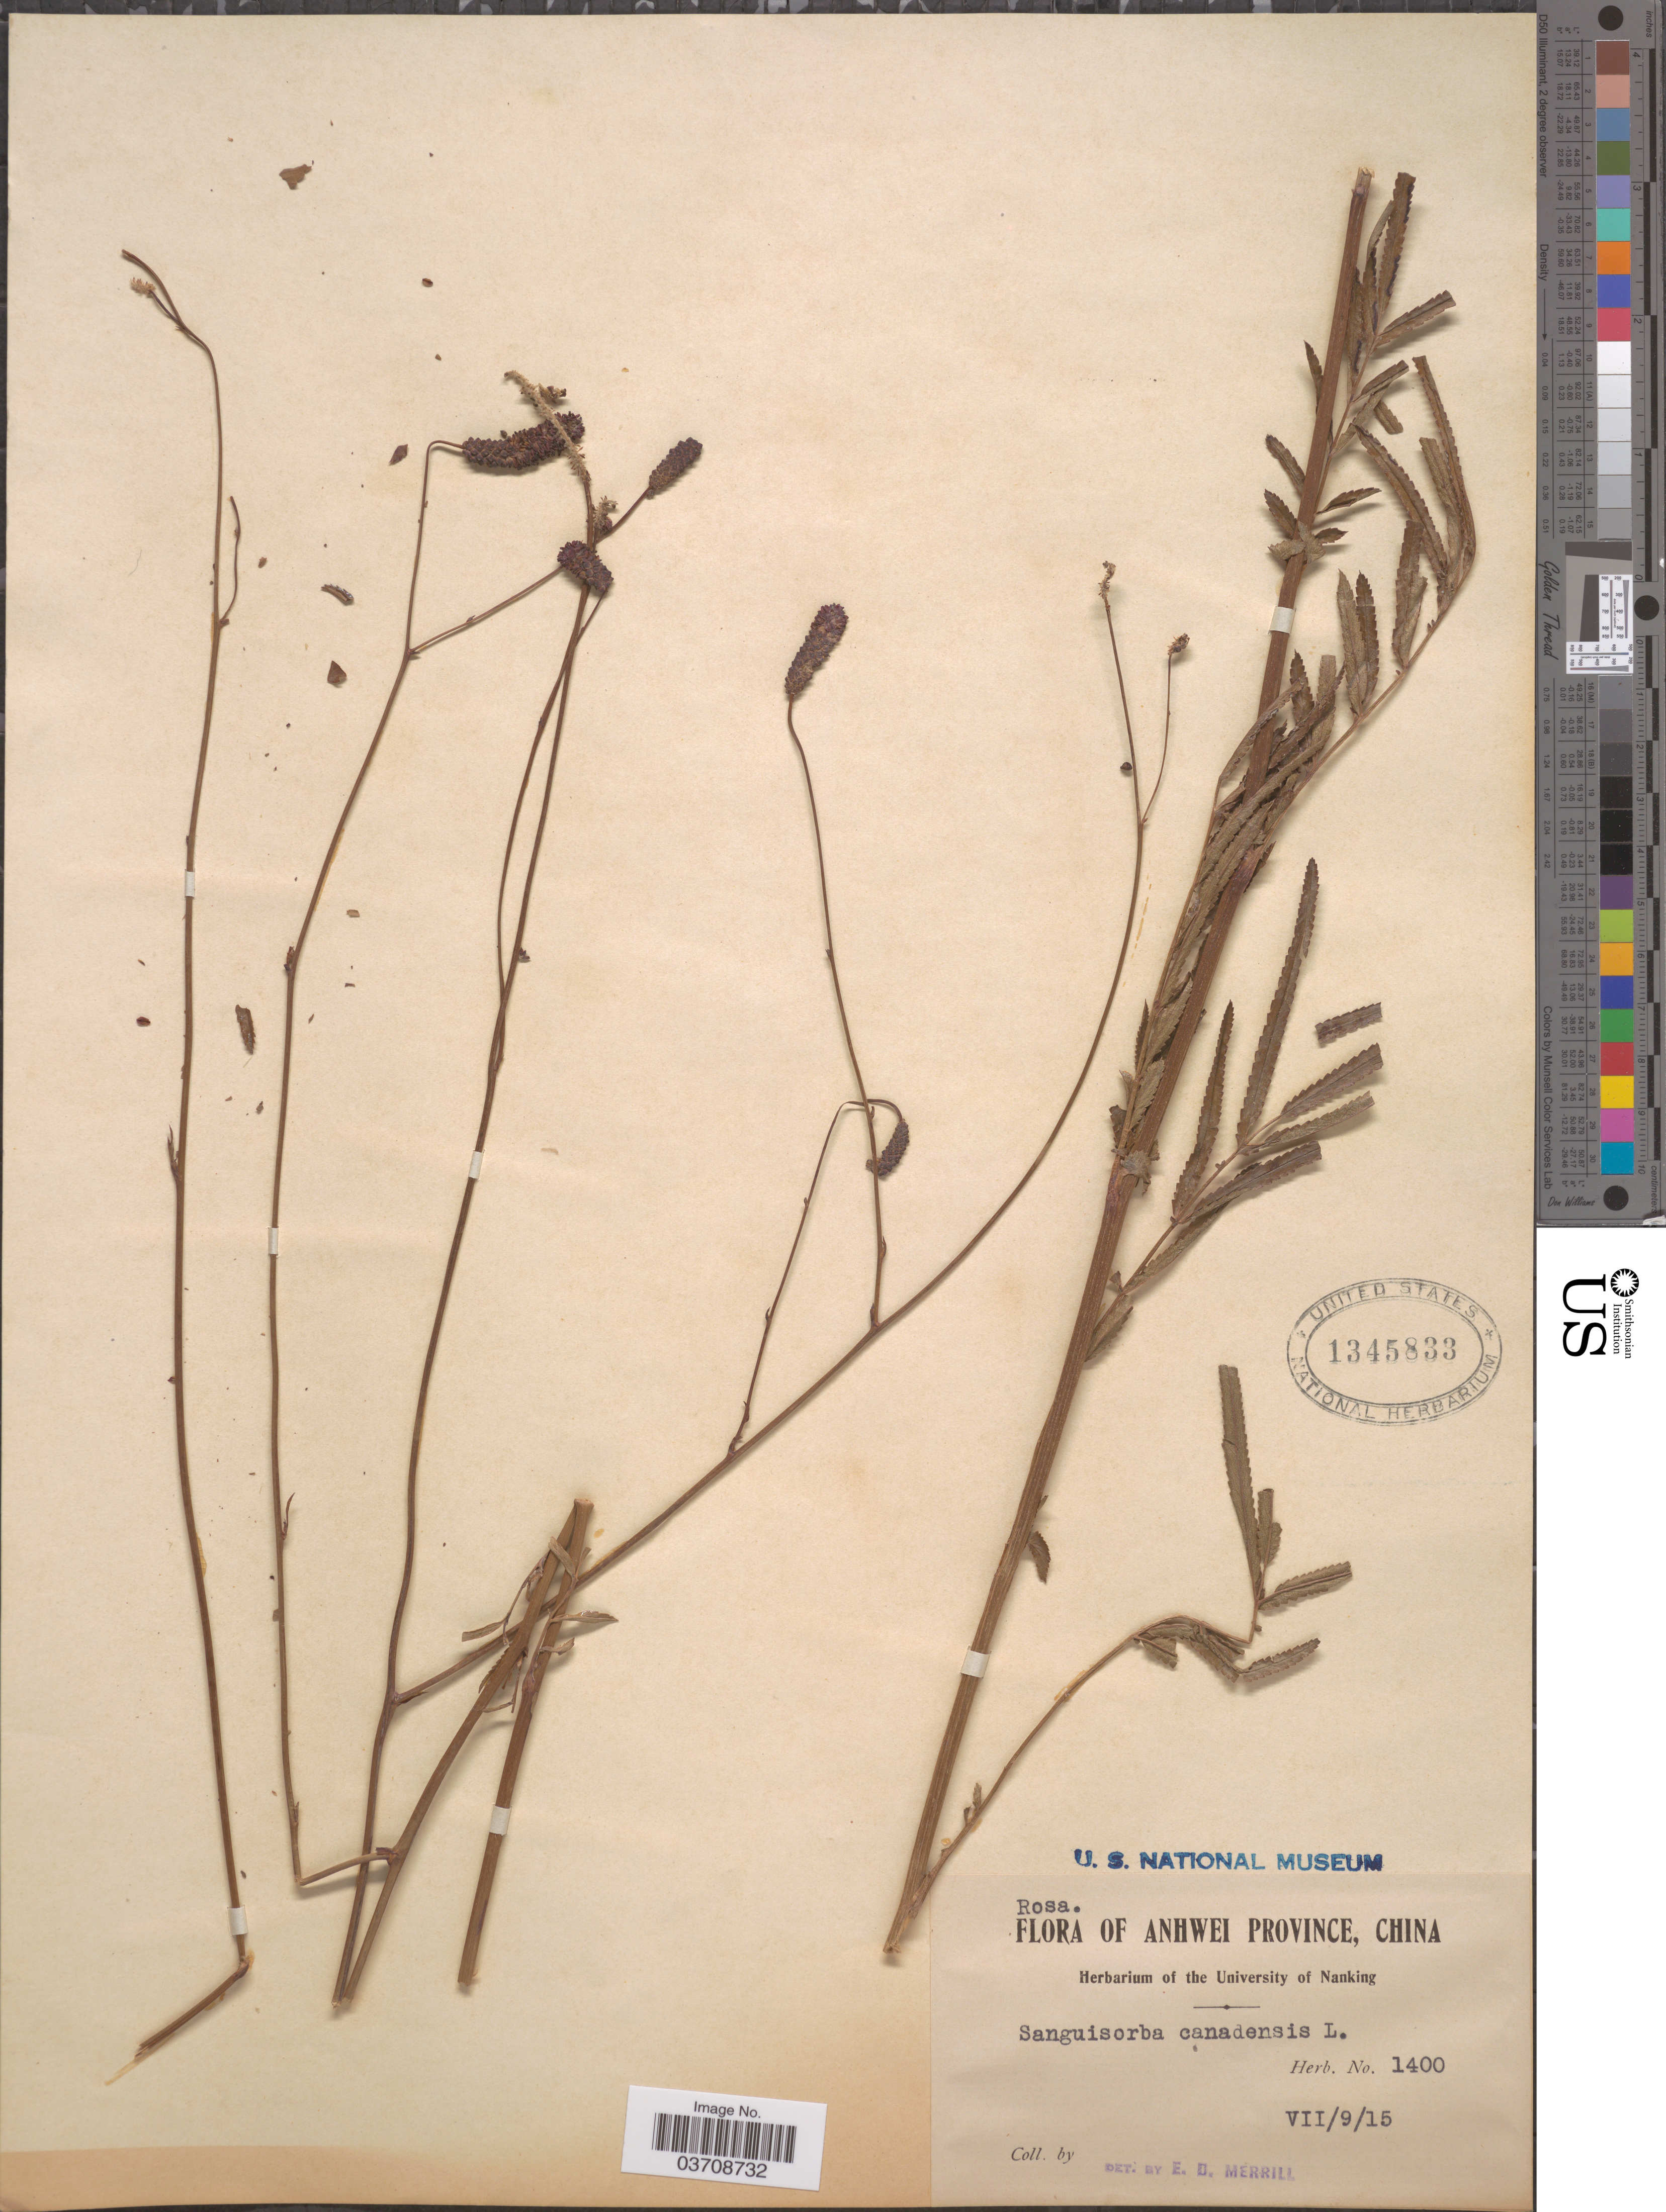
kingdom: Plantae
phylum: Tracheophyta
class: Magnoliopsida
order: Rosales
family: Rosaceae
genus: Sanguisorba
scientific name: Sanguisorba sp.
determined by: Strong, Mark T., (BOT), Smithsonian Institution - National Museum of Natural History (UNITED STATES)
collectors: ex herb. University of Nanking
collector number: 1400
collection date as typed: Transcribed d/m/y: 9/7/15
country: China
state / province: Anhui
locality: Anhwei Province.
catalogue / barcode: US 1345833